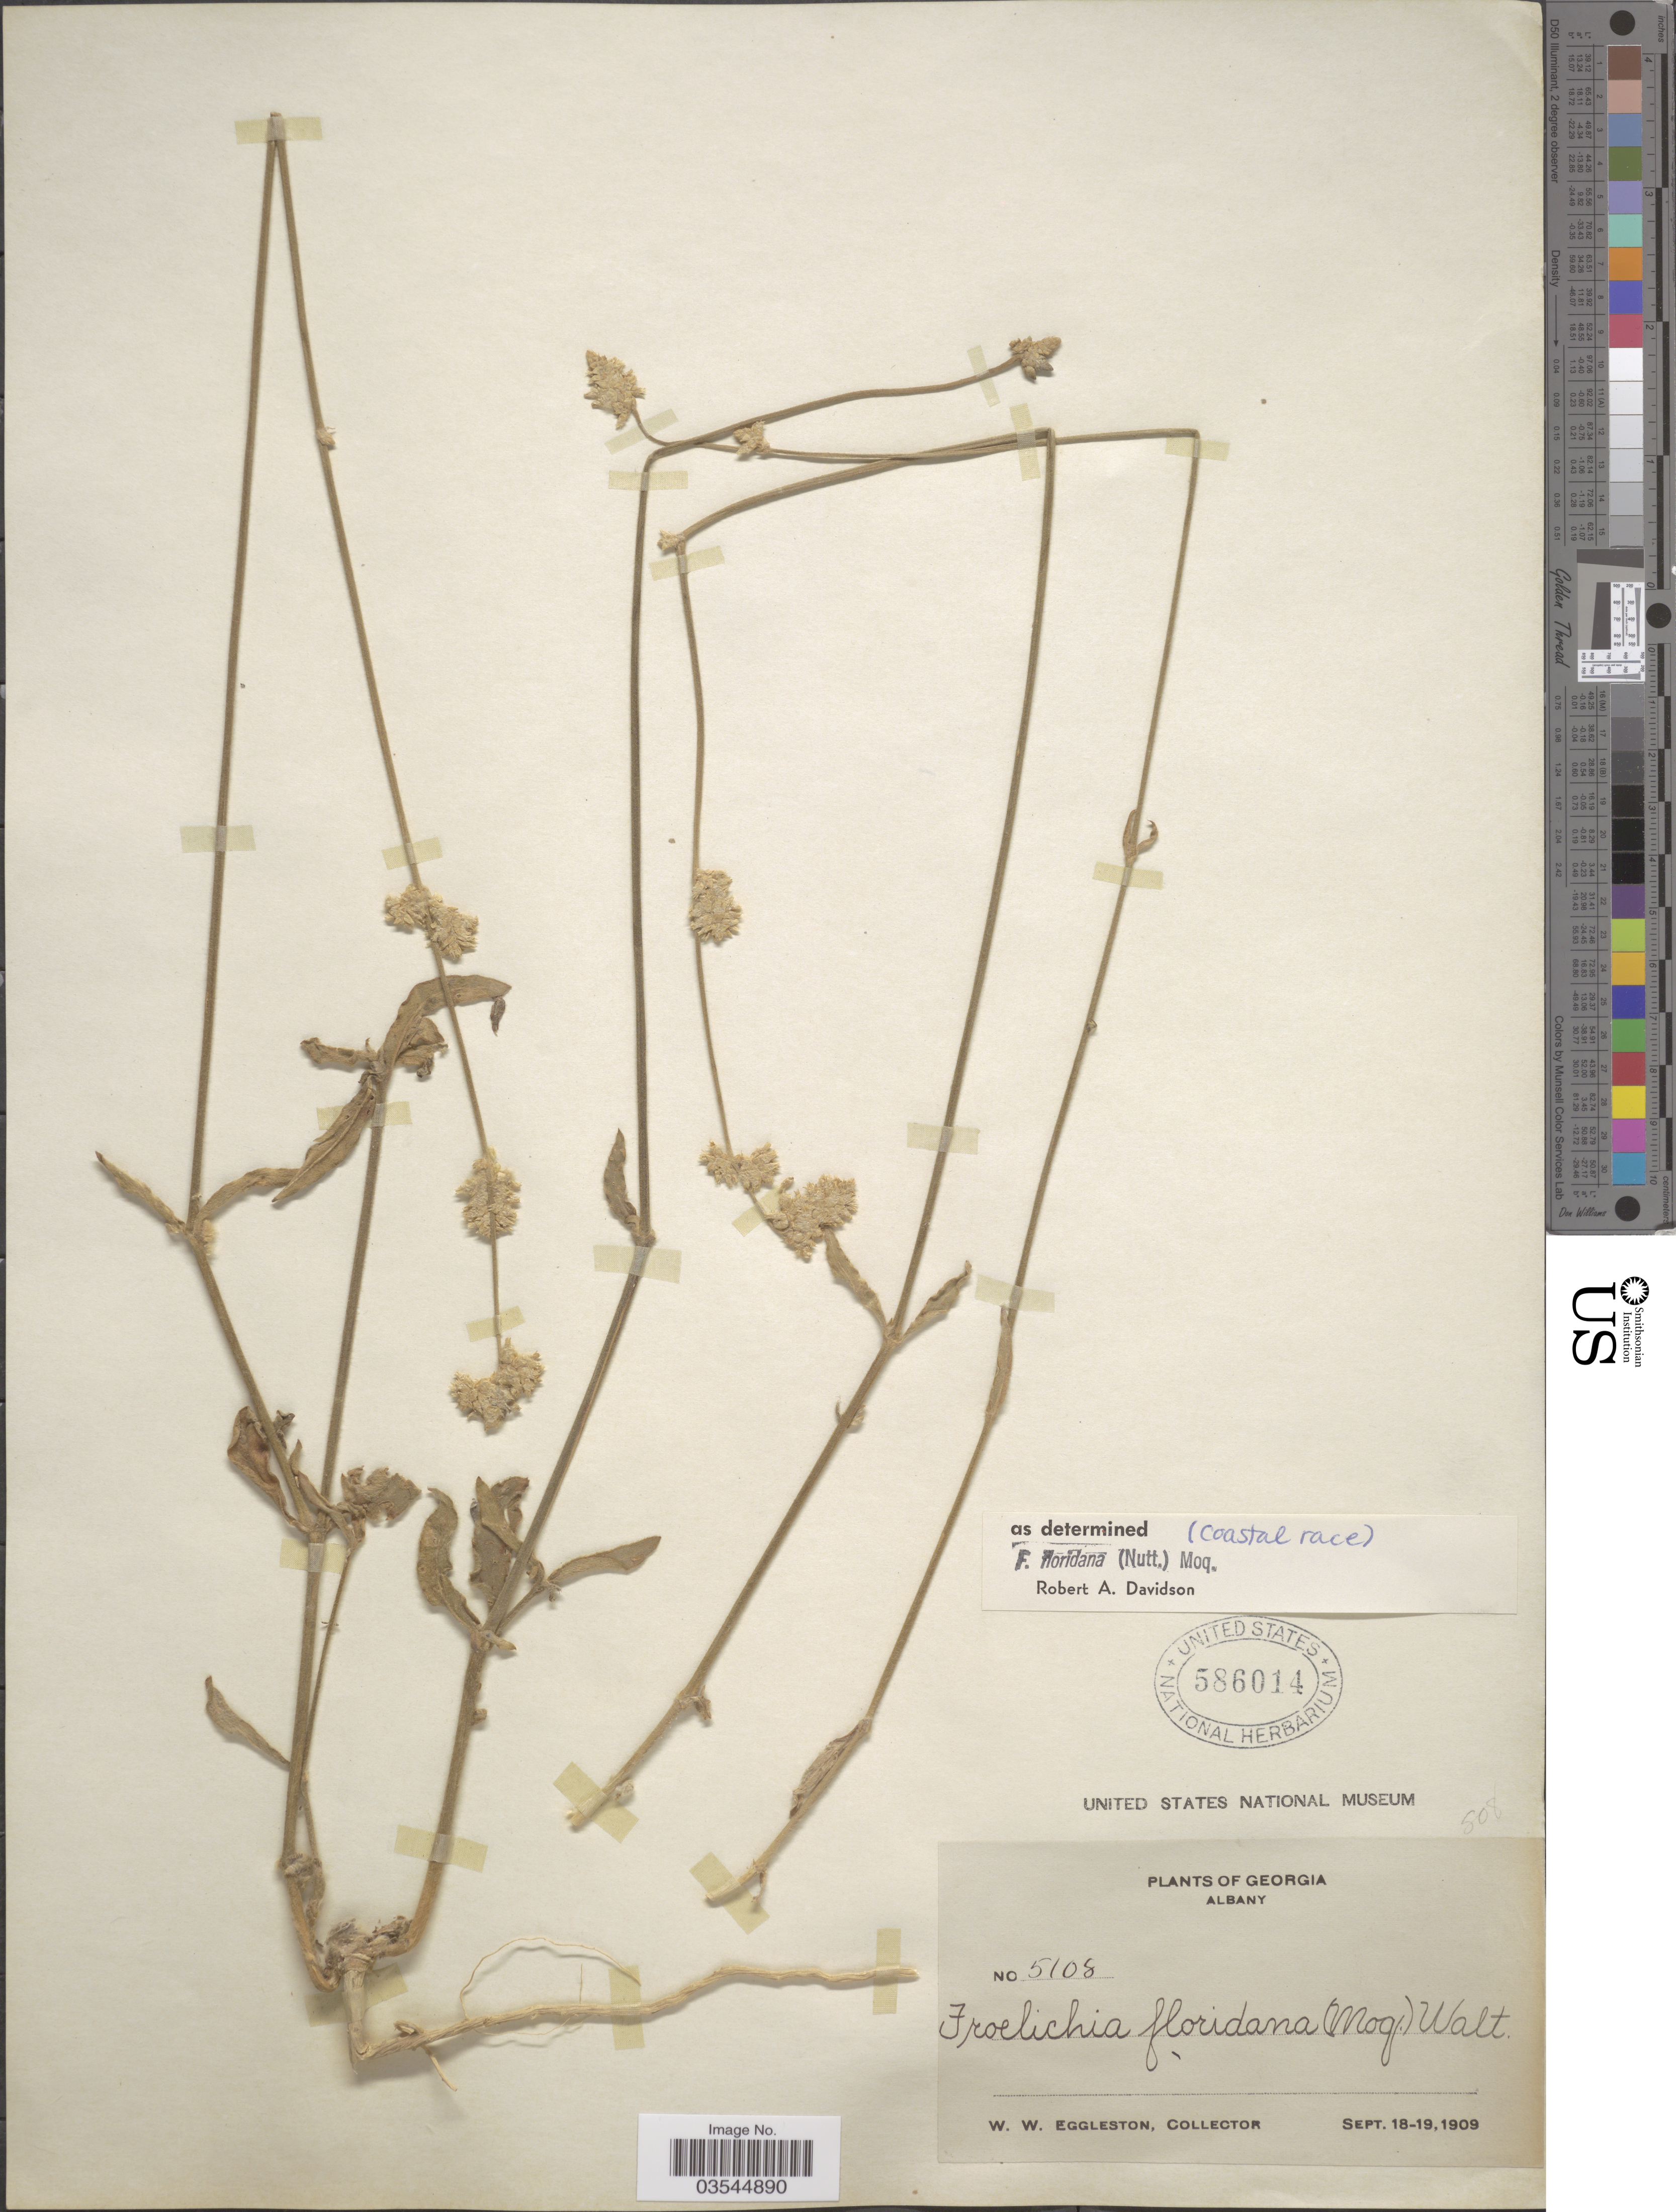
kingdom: Plantae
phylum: Tracheophyta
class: Magnoliopsida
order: Caryophyllales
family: Amaranthaceae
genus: Froelichia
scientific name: Froelichia floridana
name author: (Nutt.) Moq.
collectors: W. W. Eggleston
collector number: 5108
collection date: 1909-09-18/1909-09-19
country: United States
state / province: Georgia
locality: Albany.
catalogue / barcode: US 586014